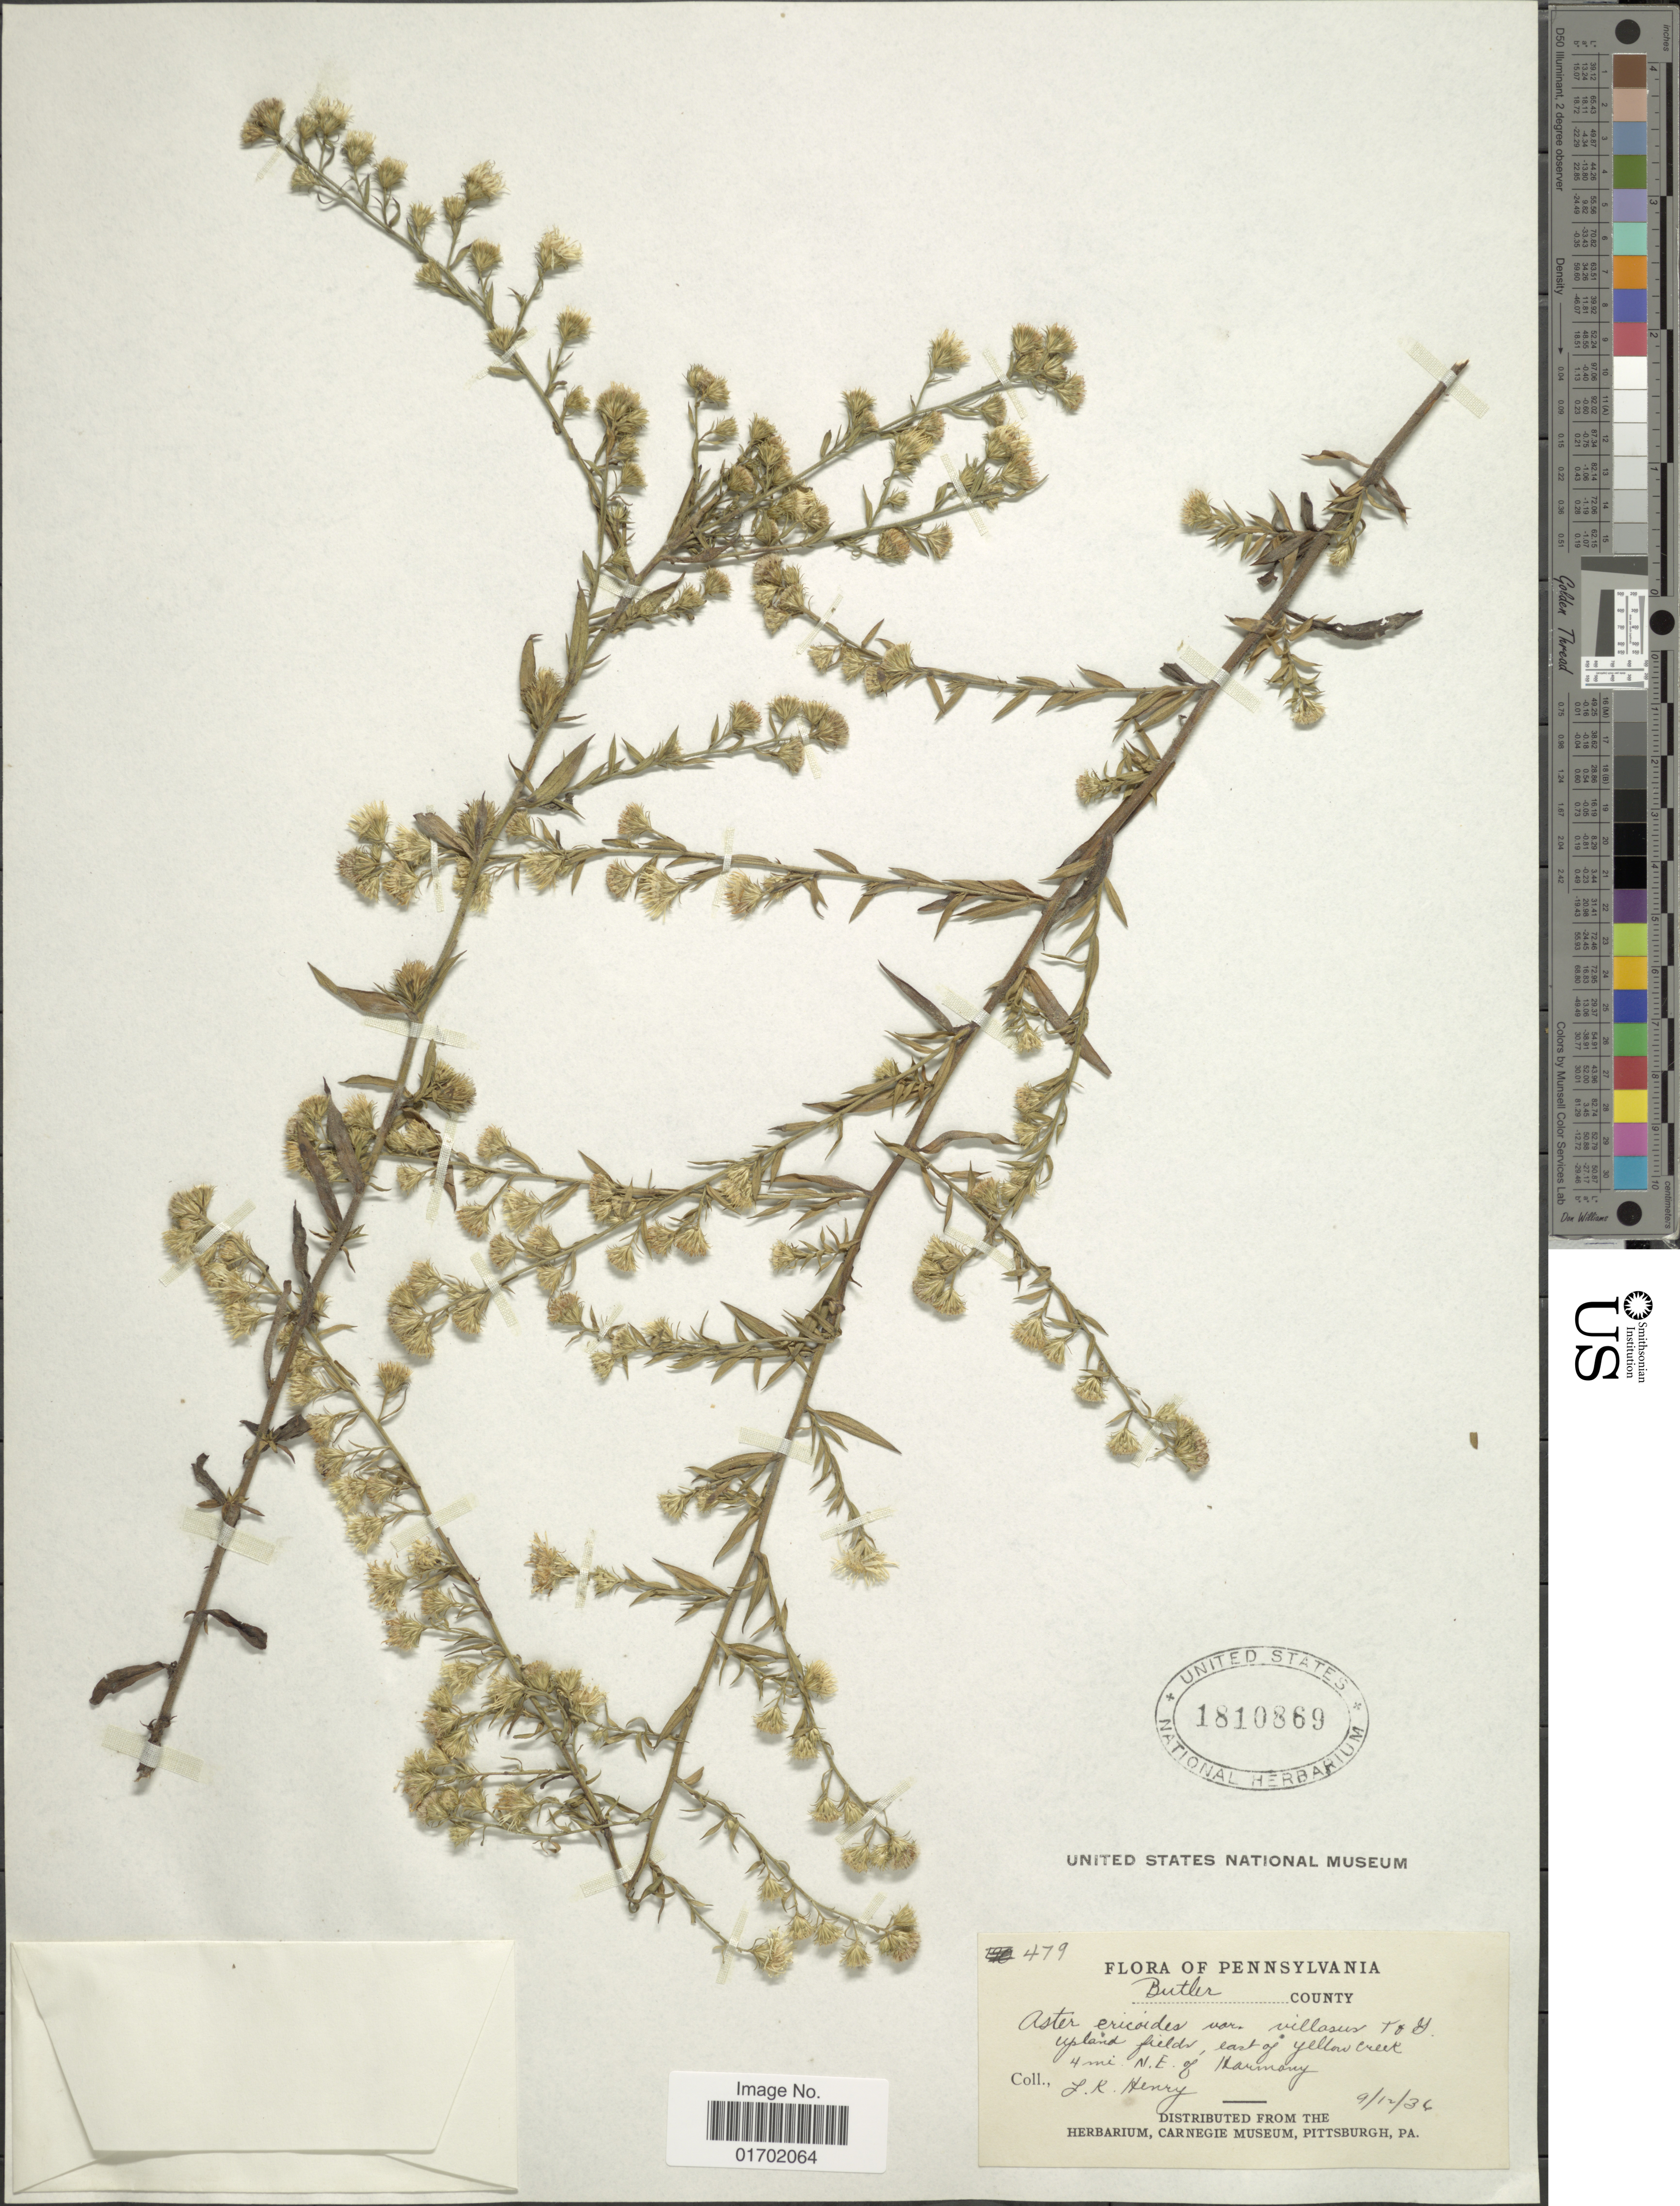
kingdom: Plantae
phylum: Tracheophyta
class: Magnoliopsida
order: Asterales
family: Asteraceae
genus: Symphyotrichum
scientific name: Symphyotrichum pilosum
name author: (Willd.) G.L. Nesom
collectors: L. K. Henry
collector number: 479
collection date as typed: Transcribed d/m/y: 12/9/36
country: United States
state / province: Pennsylvania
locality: Butler County, east of Yellow Creek, 4mi N. E. of Harmony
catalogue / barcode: US 1810869